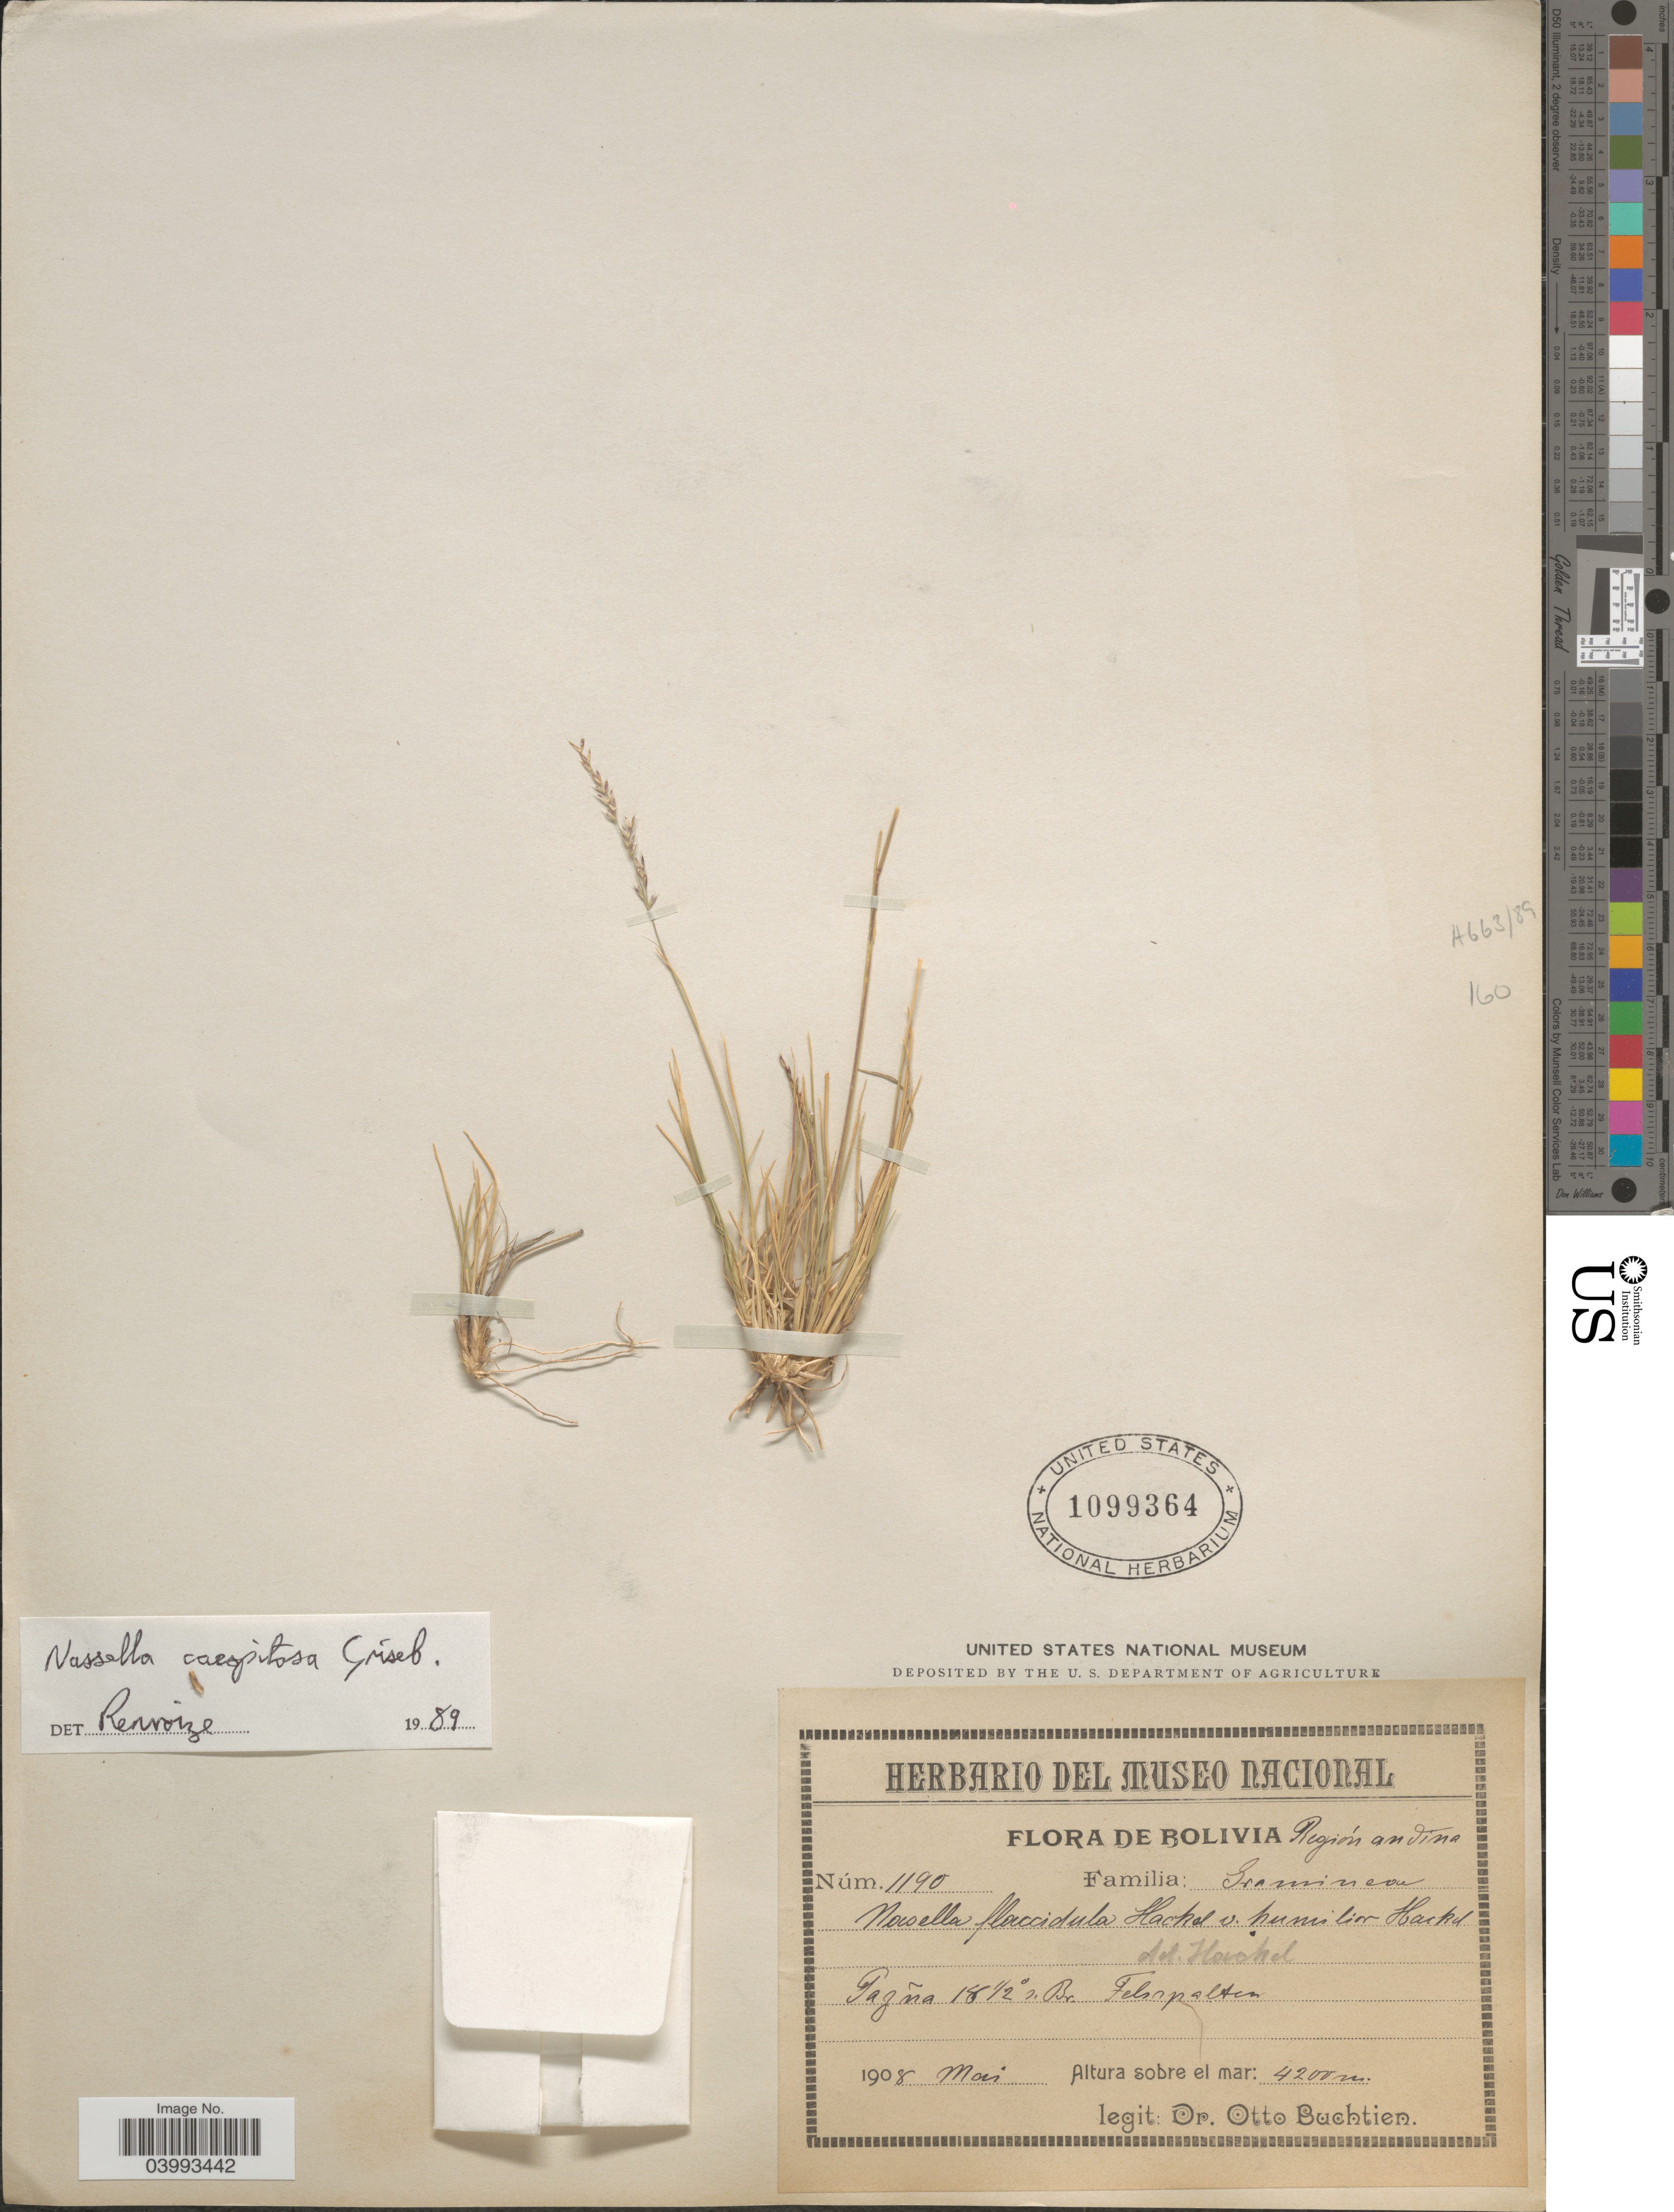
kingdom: Plantae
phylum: Tracheophyta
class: Liliopsida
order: Poales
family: Poaceae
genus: Nassella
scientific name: Nassella caespitosa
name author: Griseb.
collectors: O. Buchtien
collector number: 1190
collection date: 1908-05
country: Bolivia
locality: Región andina. Pazña 18½ s.Br. Felsspalten.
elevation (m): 4200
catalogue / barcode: US 1099364